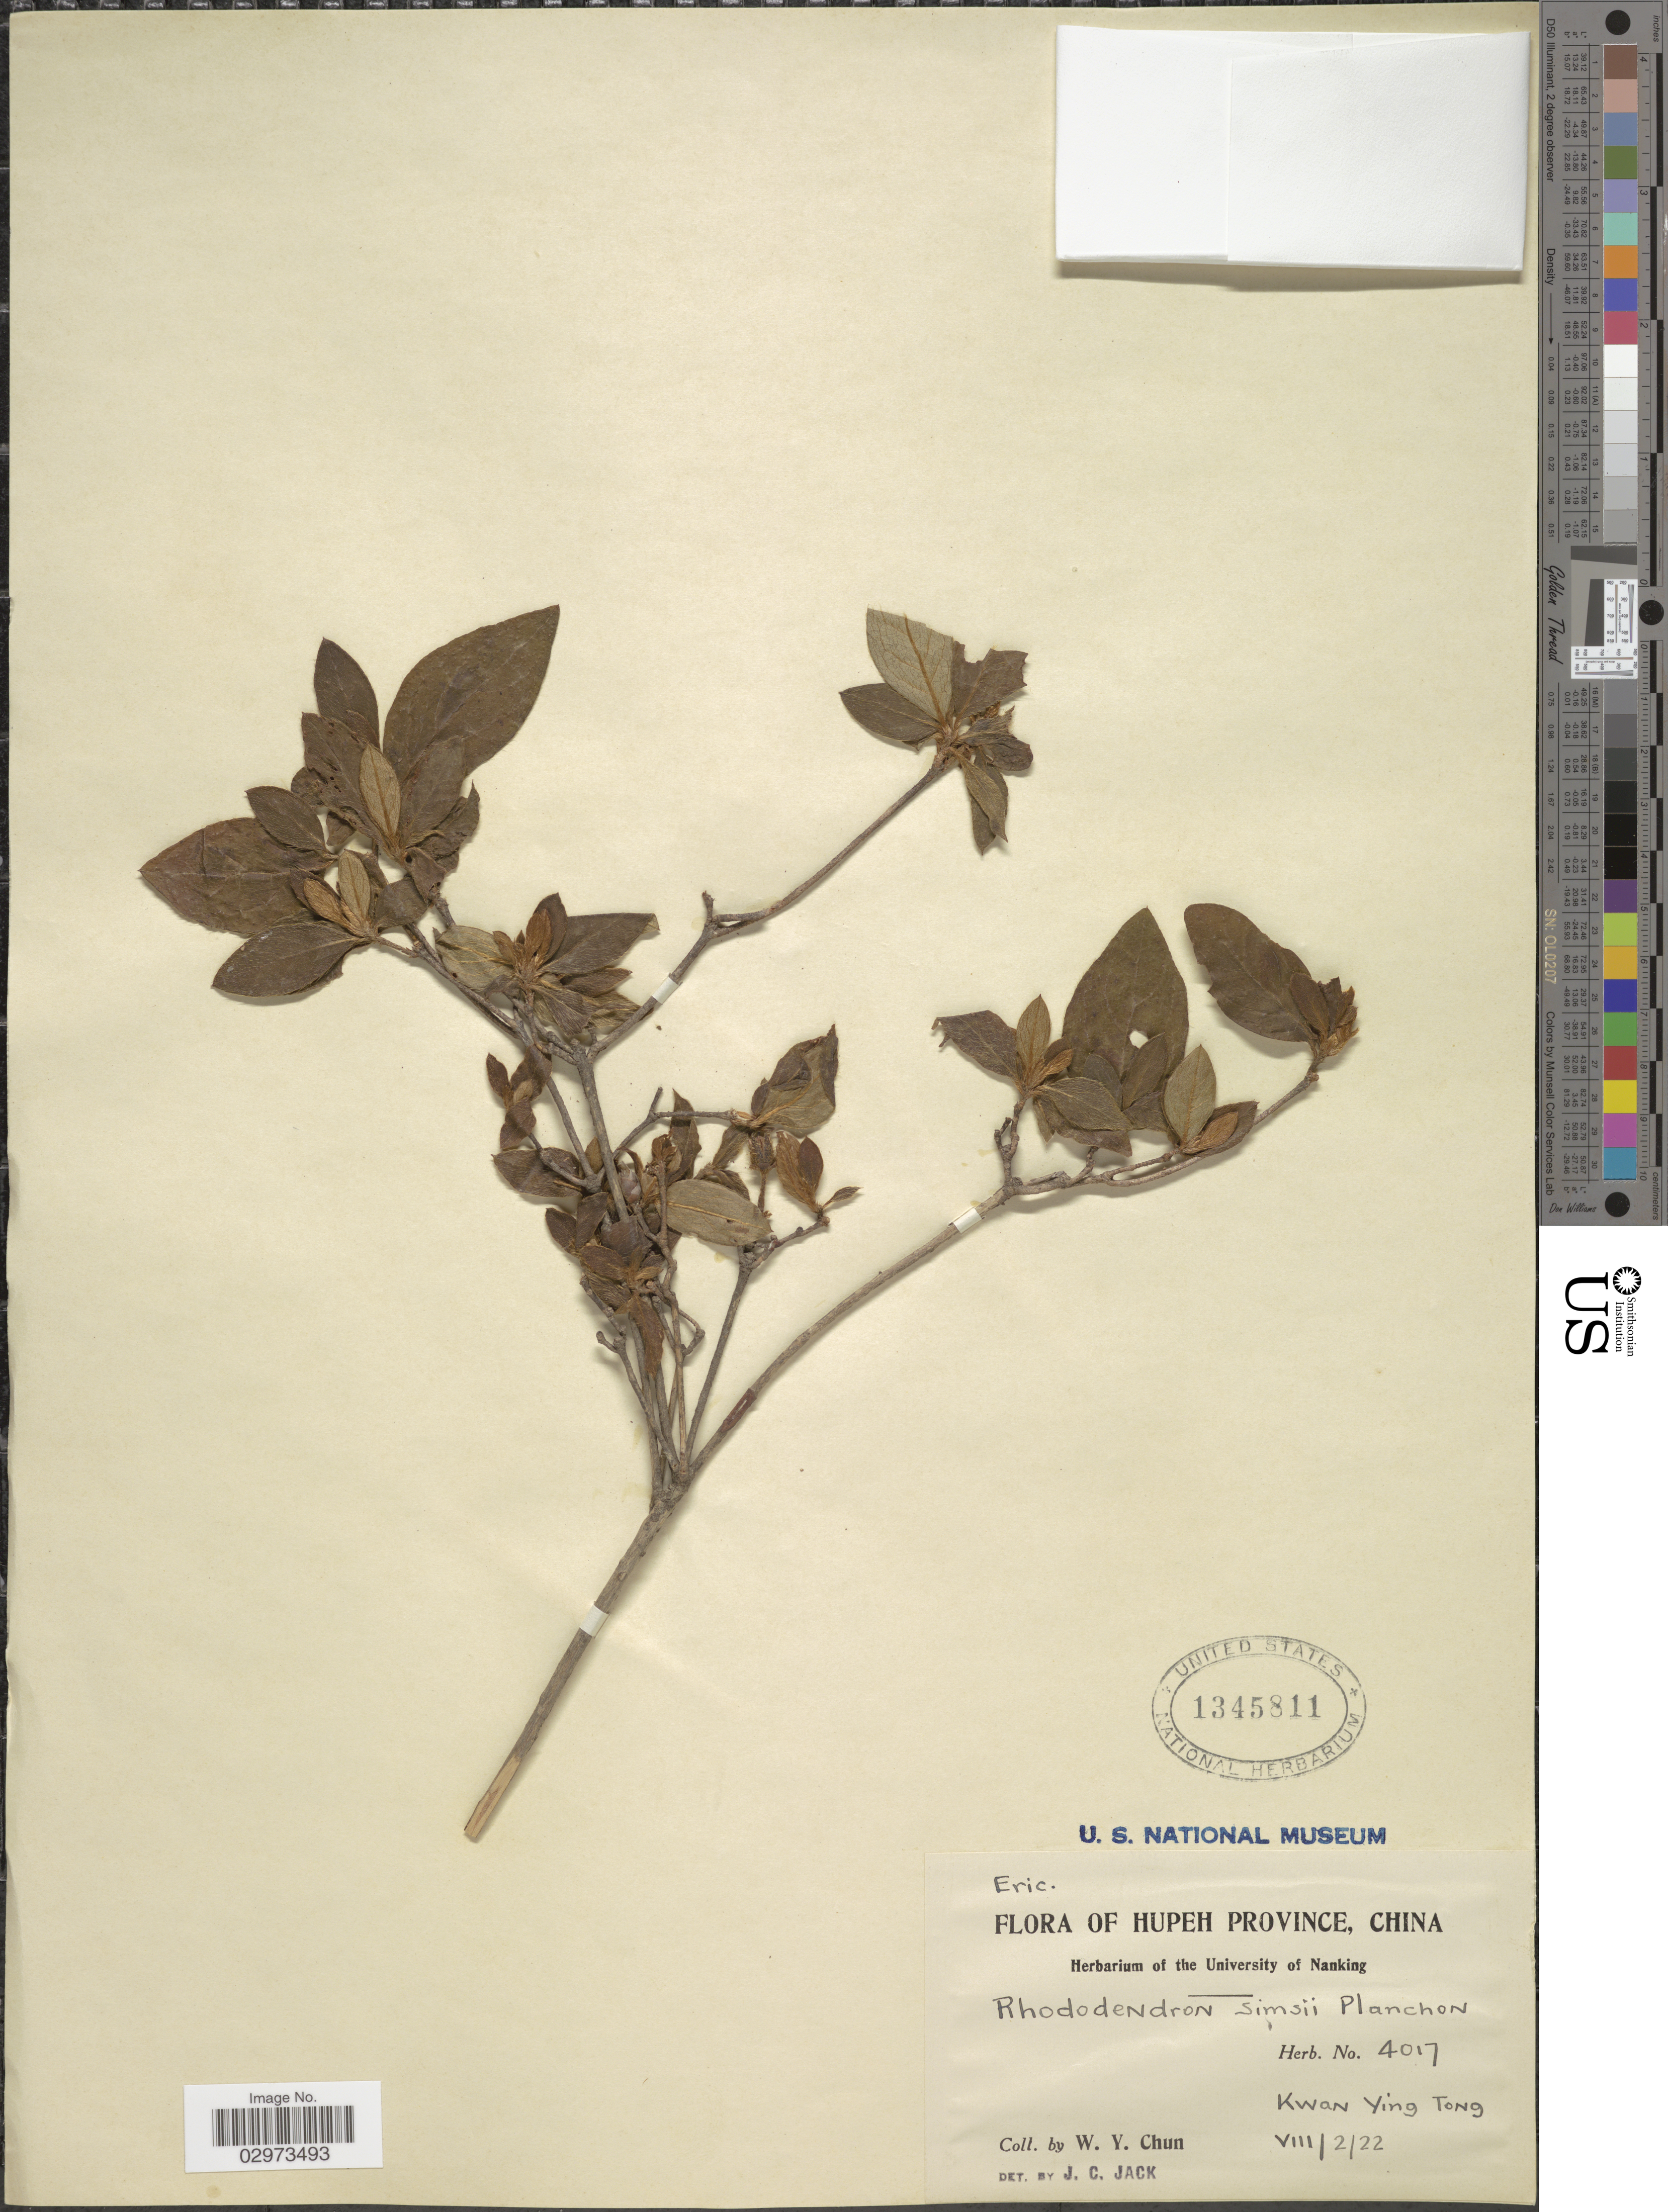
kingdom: Plantae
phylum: Tracheophyta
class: Magnoliopsida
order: Ericales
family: Ericaceae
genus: Rhododendron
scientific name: Rhododendron simsii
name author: Planch.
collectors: W. Y. Chun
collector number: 4017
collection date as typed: Transcribed d/m/y: 2/8/22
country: China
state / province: Hubei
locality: Hupeh Province. Kwan Ying Tong.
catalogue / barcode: US 1345811